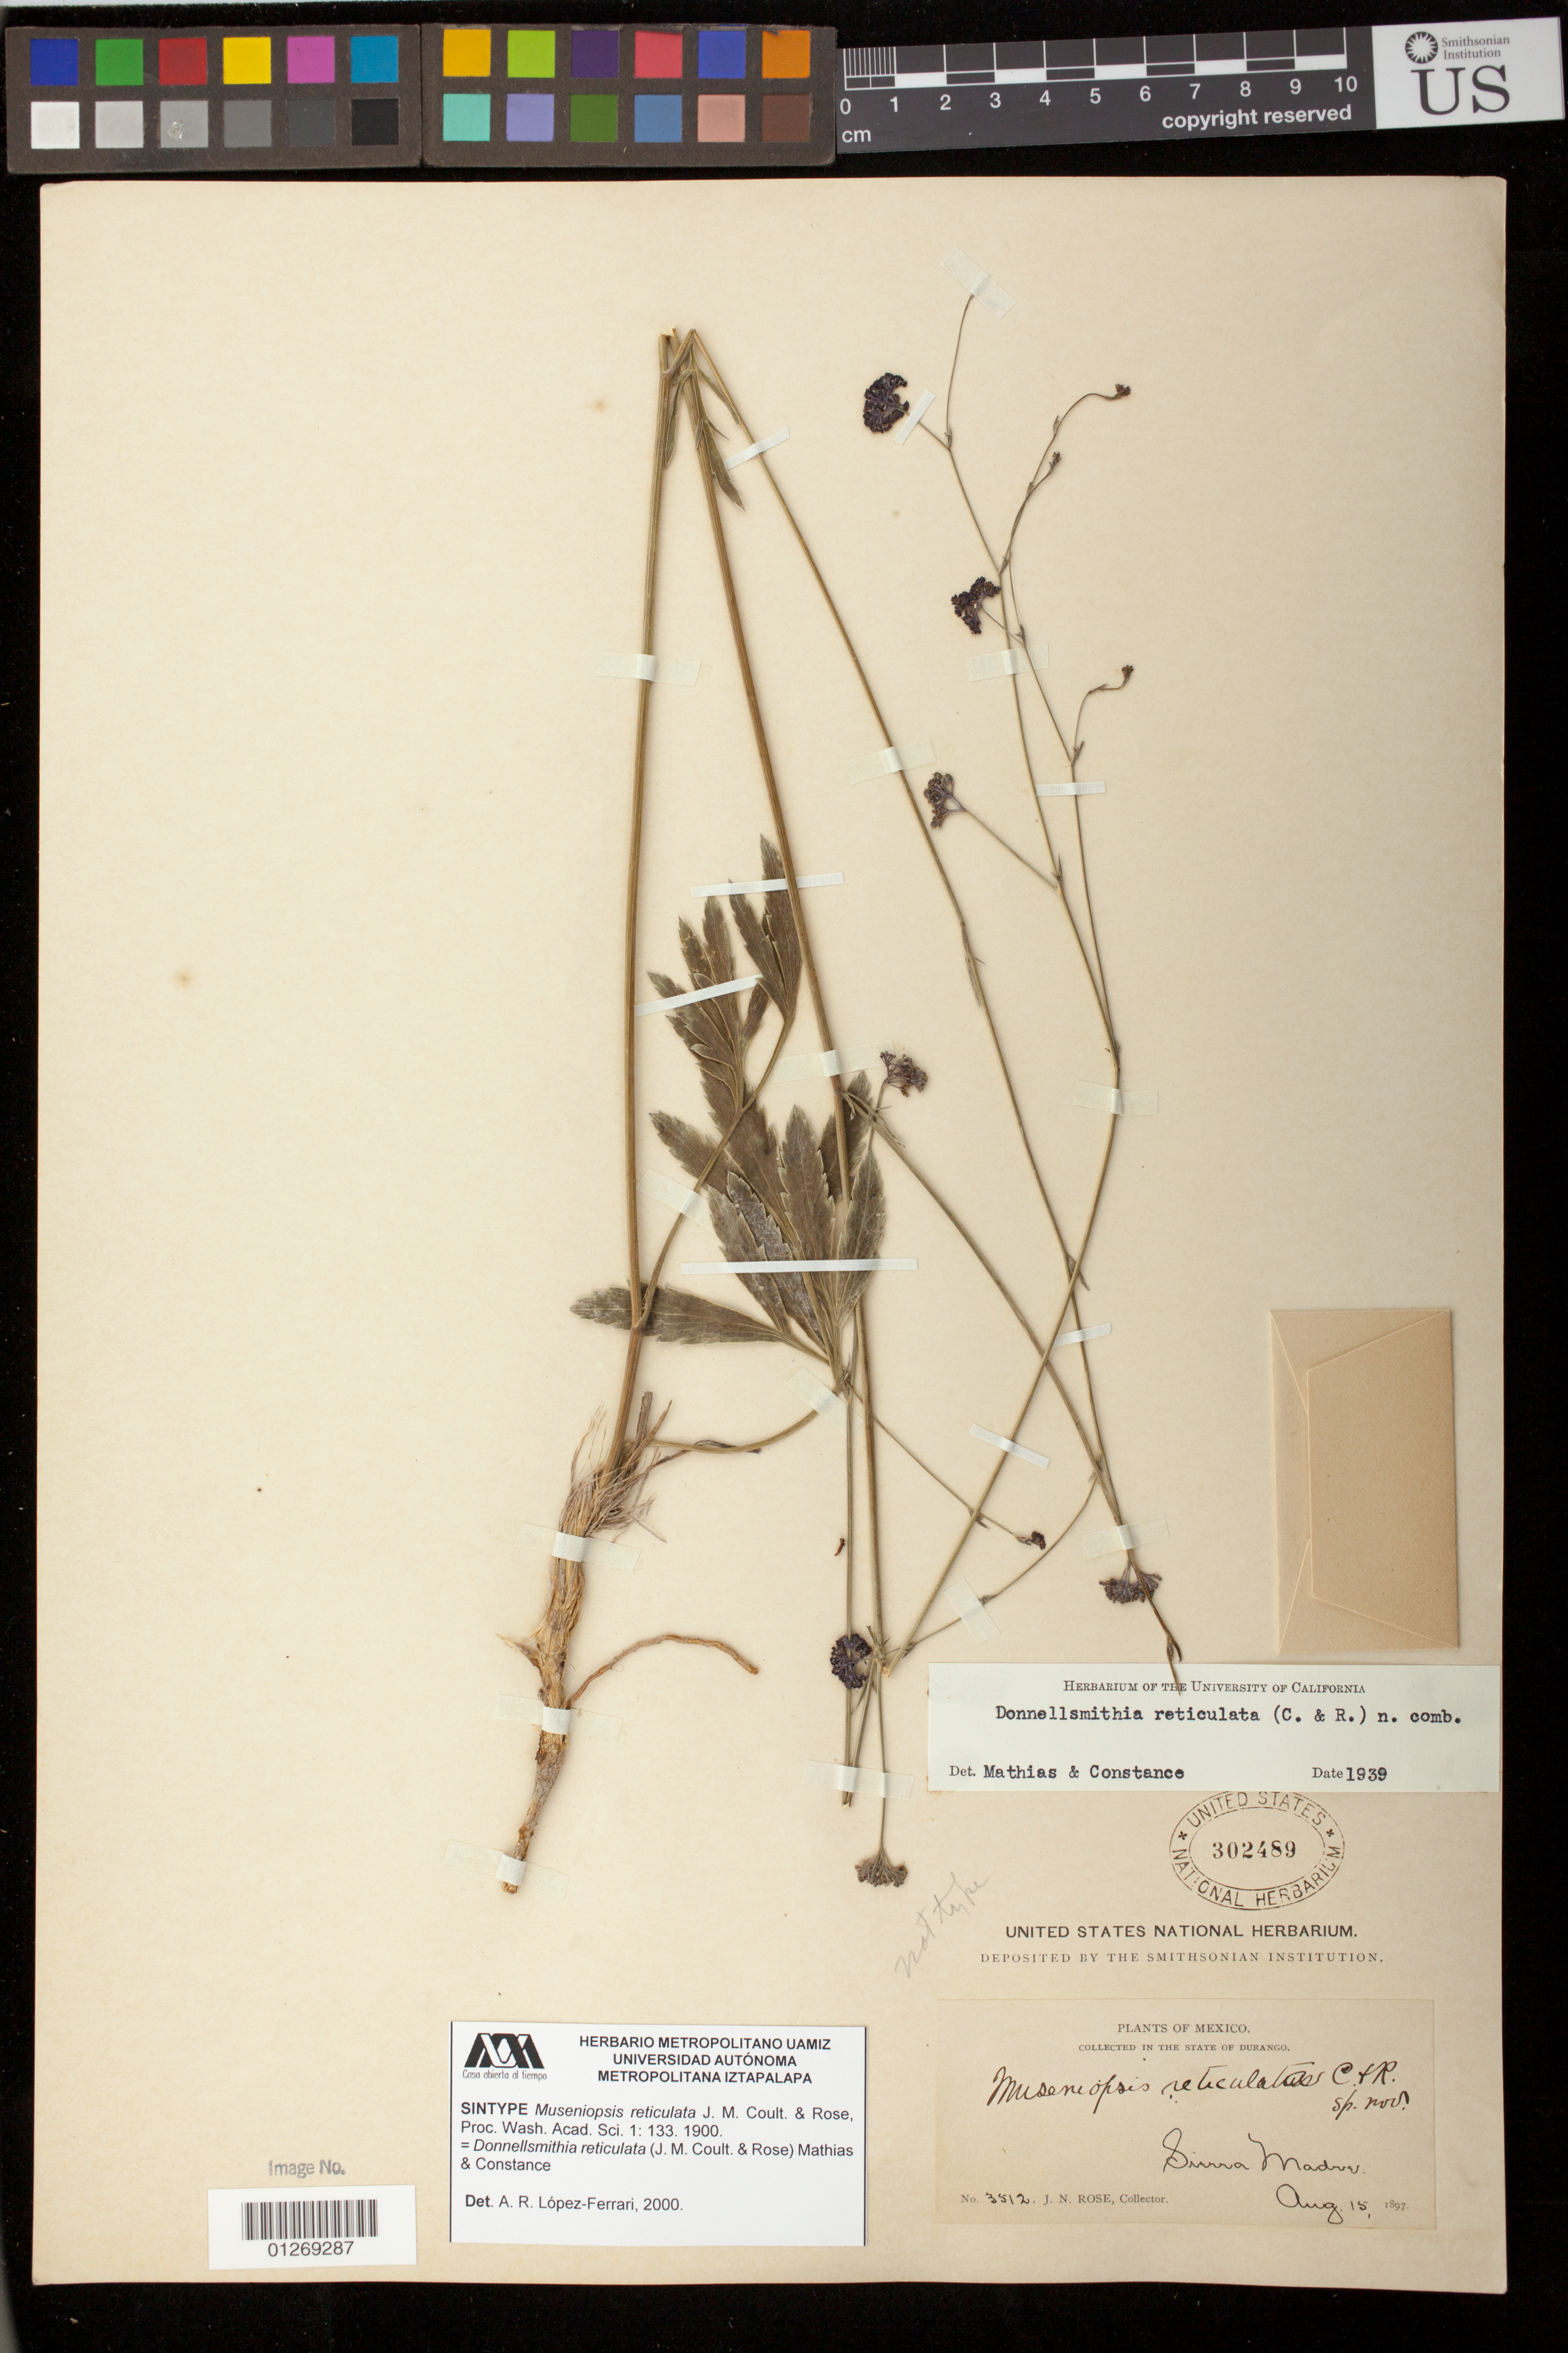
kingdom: Plantae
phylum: Tracheophyta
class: Magnoliopsida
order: Apiales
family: Apiaceae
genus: Museniopsis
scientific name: Museniopsis reticulata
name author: J.M. Coult. & Rose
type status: Syntype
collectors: J. N. Rose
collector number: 3512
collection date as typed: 15 Aug 1897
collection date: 1897-08-15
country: Mexico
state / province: Durango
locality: Sierra Madre.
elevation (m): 1585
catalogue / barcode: US 302489